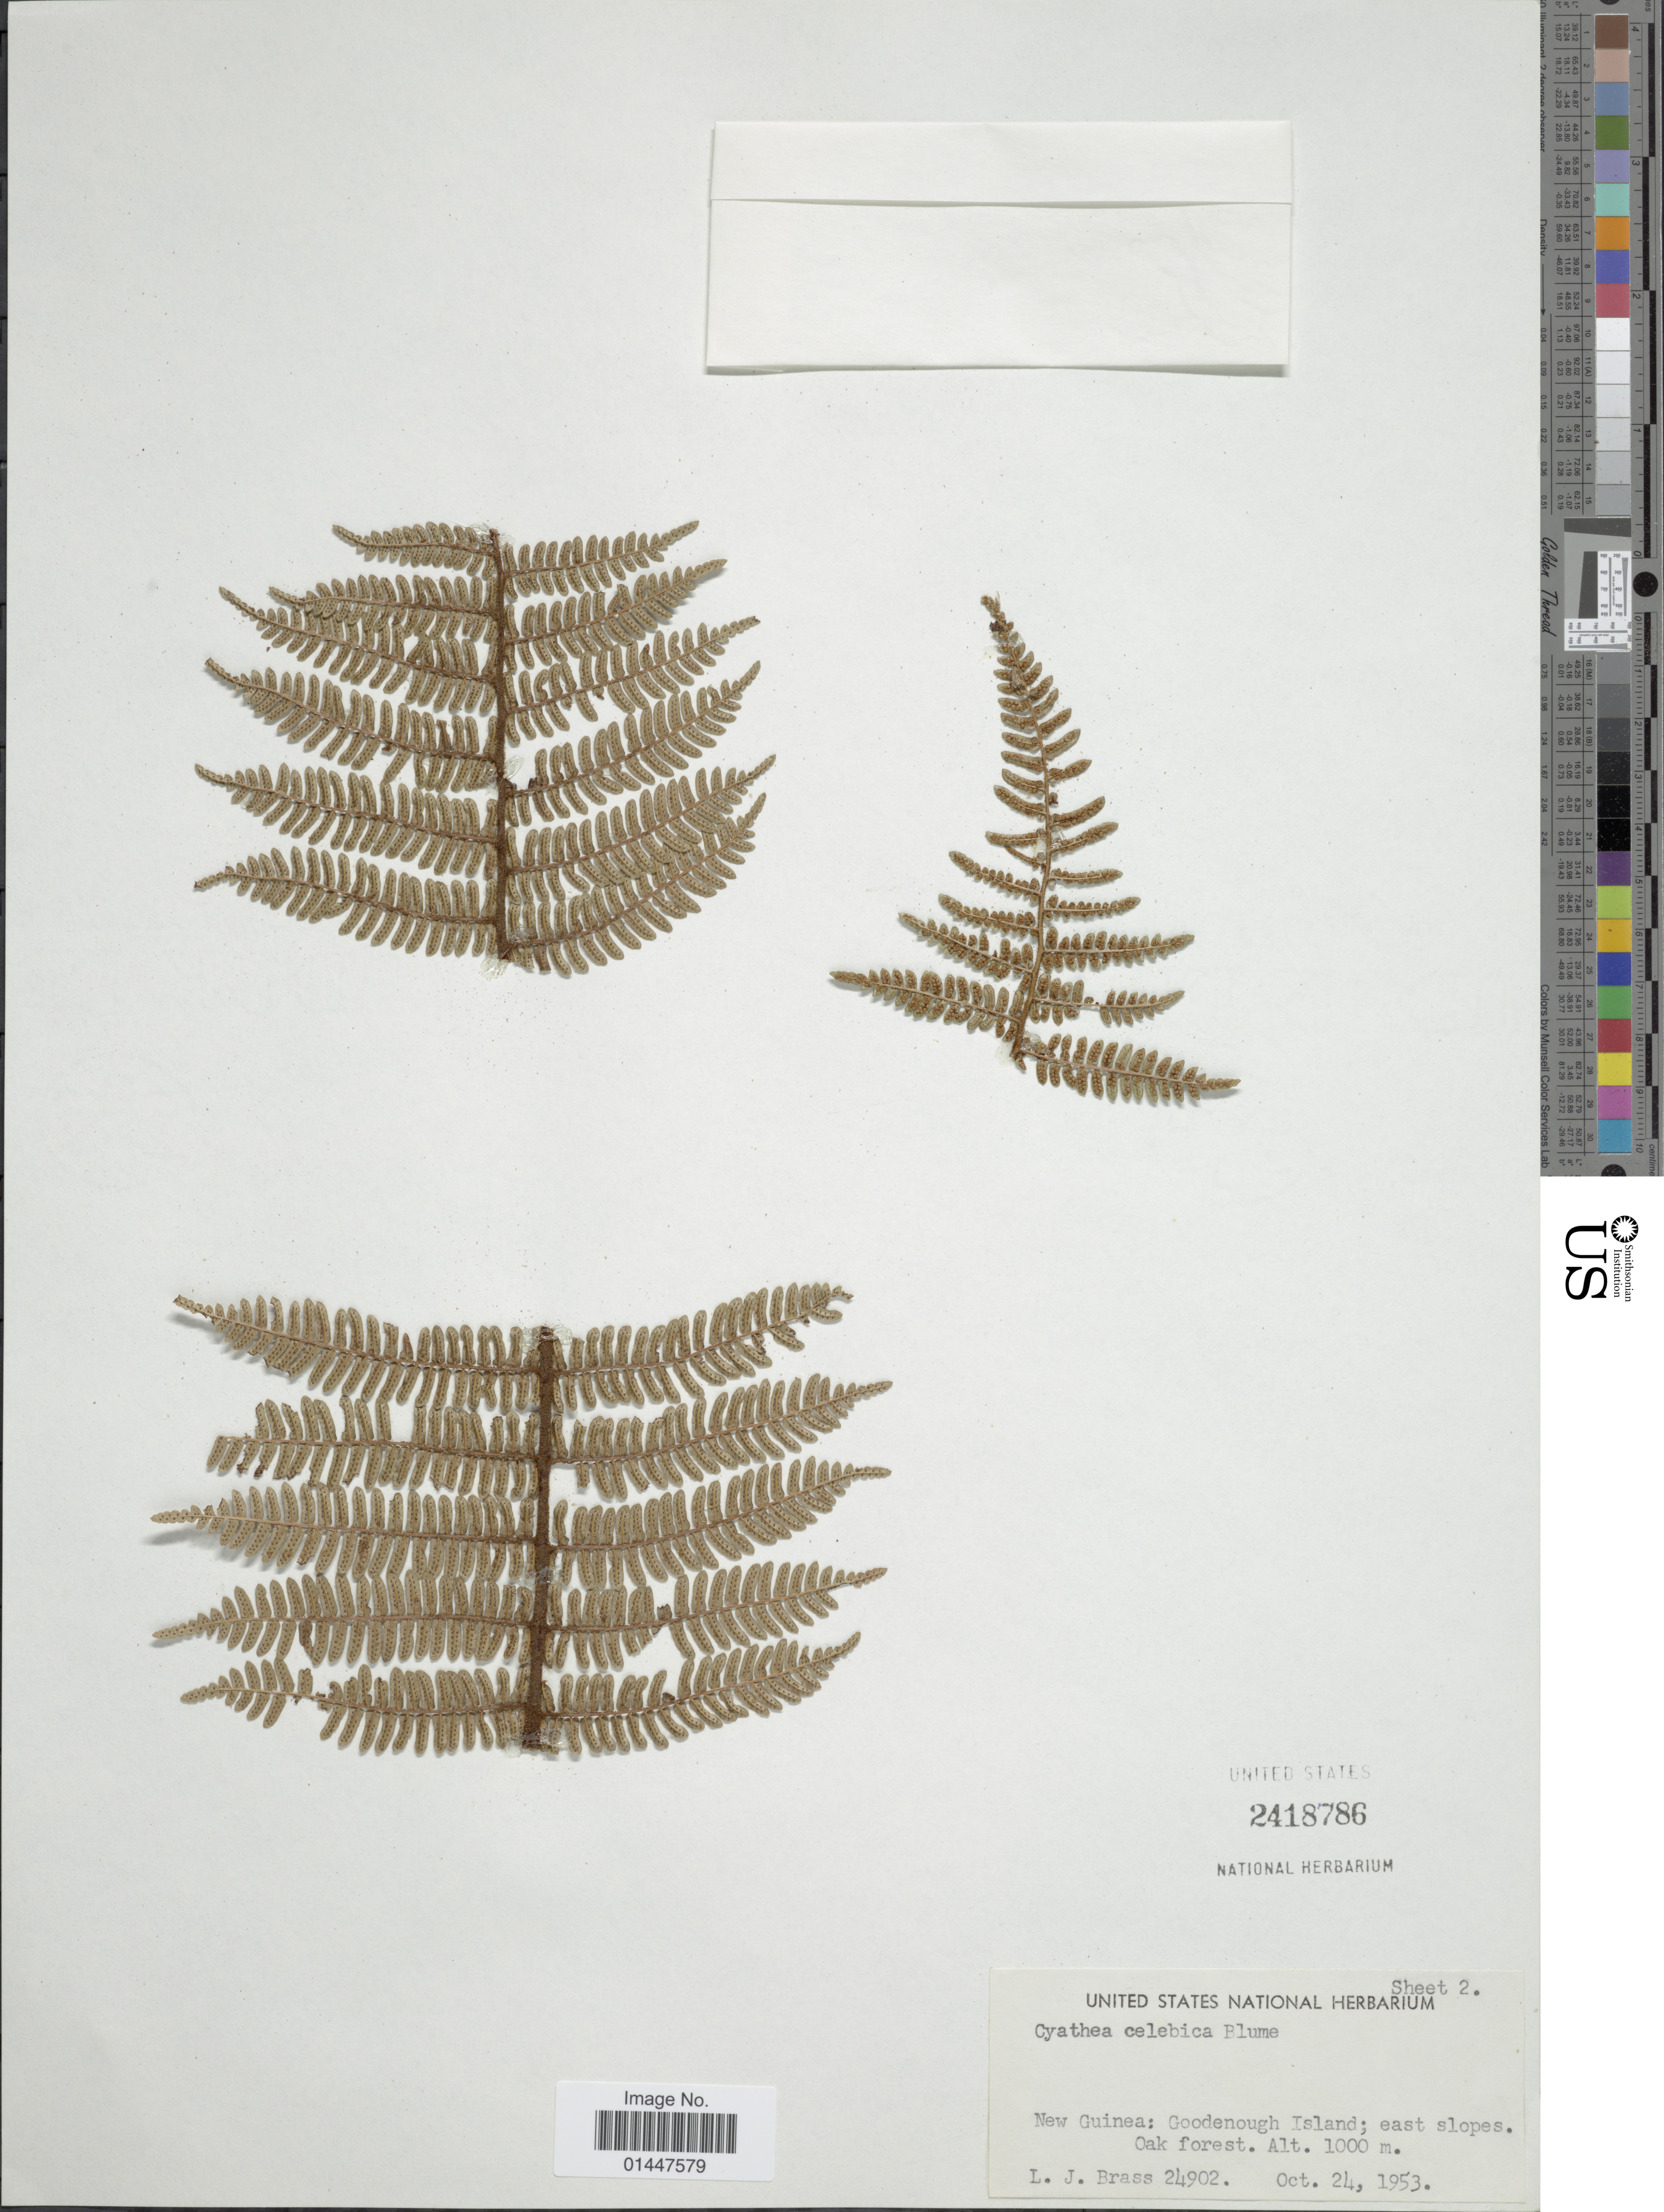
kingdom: Plantae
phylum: Tracheophyta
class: Polypodiopsida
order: Cyatheales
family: Cyatheaceae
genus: Sphaeropteris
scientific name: Sphaeropteris celebica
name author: (Blume) R.M. Tryon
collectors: L. J. Brass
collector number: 24902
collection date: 1953-10-24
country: Papua New Guinea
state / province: Milne Bay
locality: New Guinea: Goodenough Island; east slopes. Oak forest.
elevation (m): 1000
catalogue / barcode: US 2418786